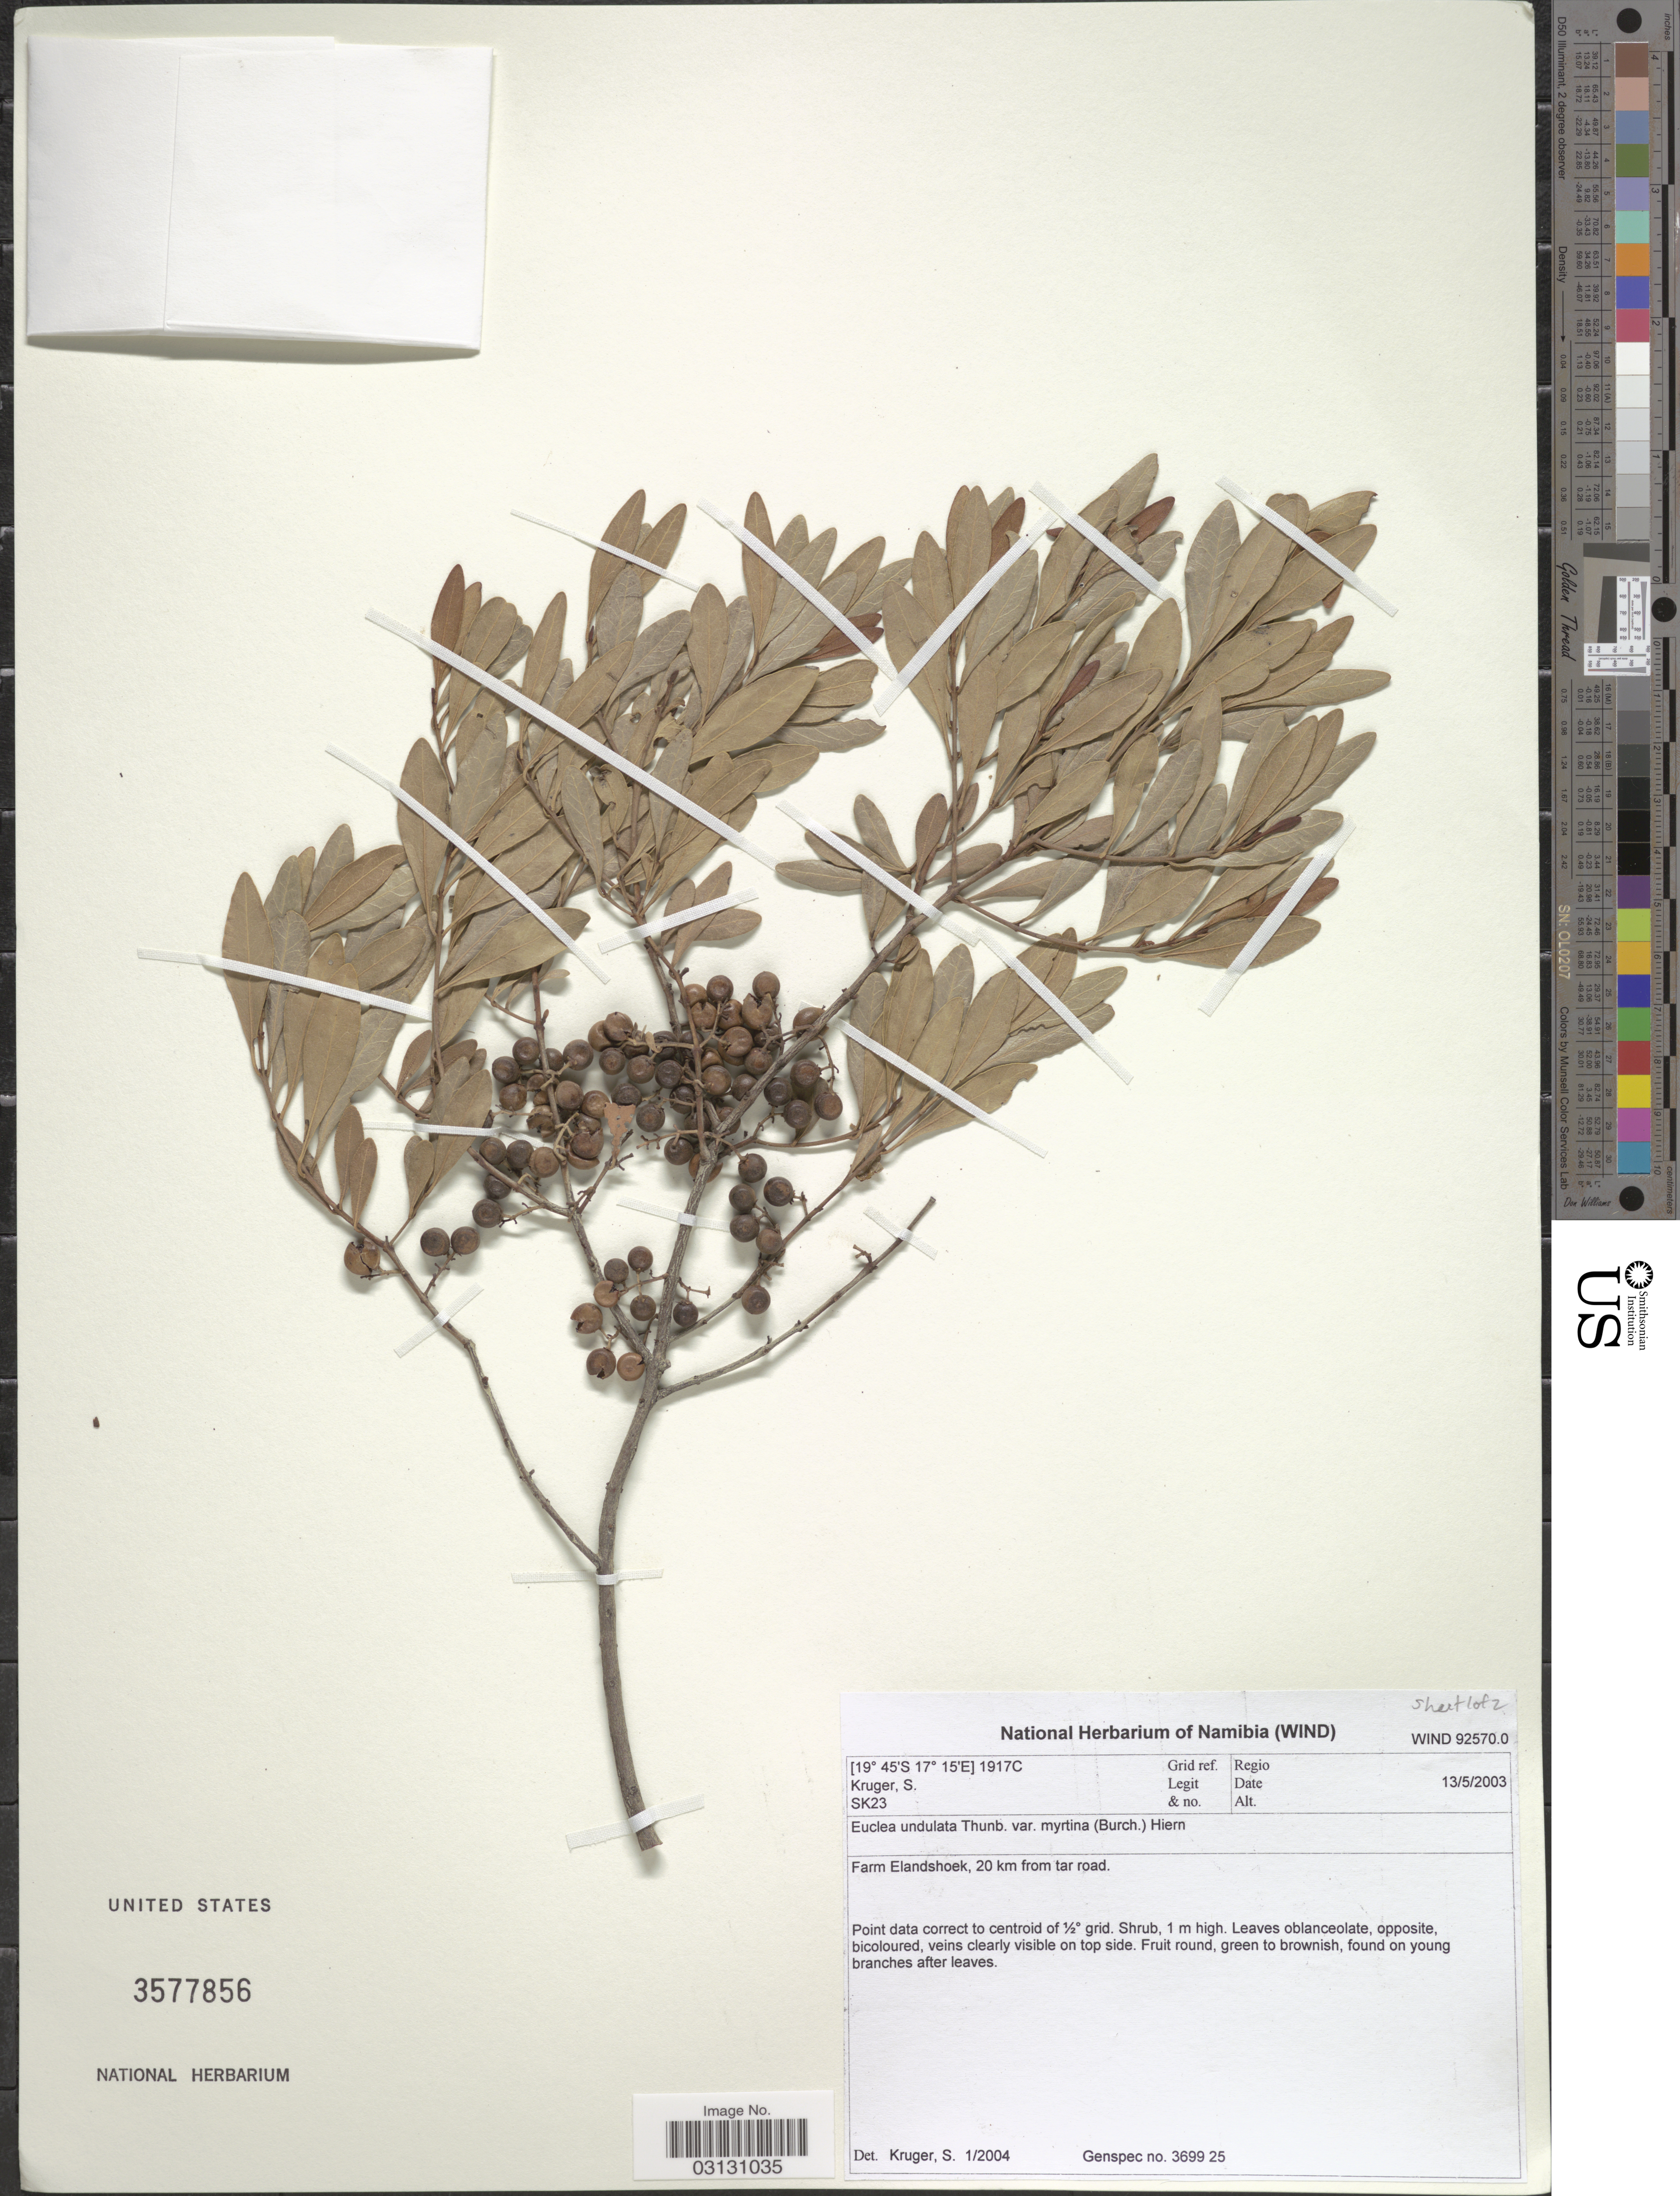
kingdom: Plantae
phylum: Tracheophyta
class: Magnoliopsida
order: Ericales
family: Ebenaceae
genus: Euclea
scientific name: Euclea undulata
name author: Thunb.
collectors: S. Kruger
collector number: SK23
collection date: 2003-05-13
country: Namibia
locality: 1917C Grid ref. Farm Elandshoek, 20 km from tar road.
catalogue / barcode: US 3577856